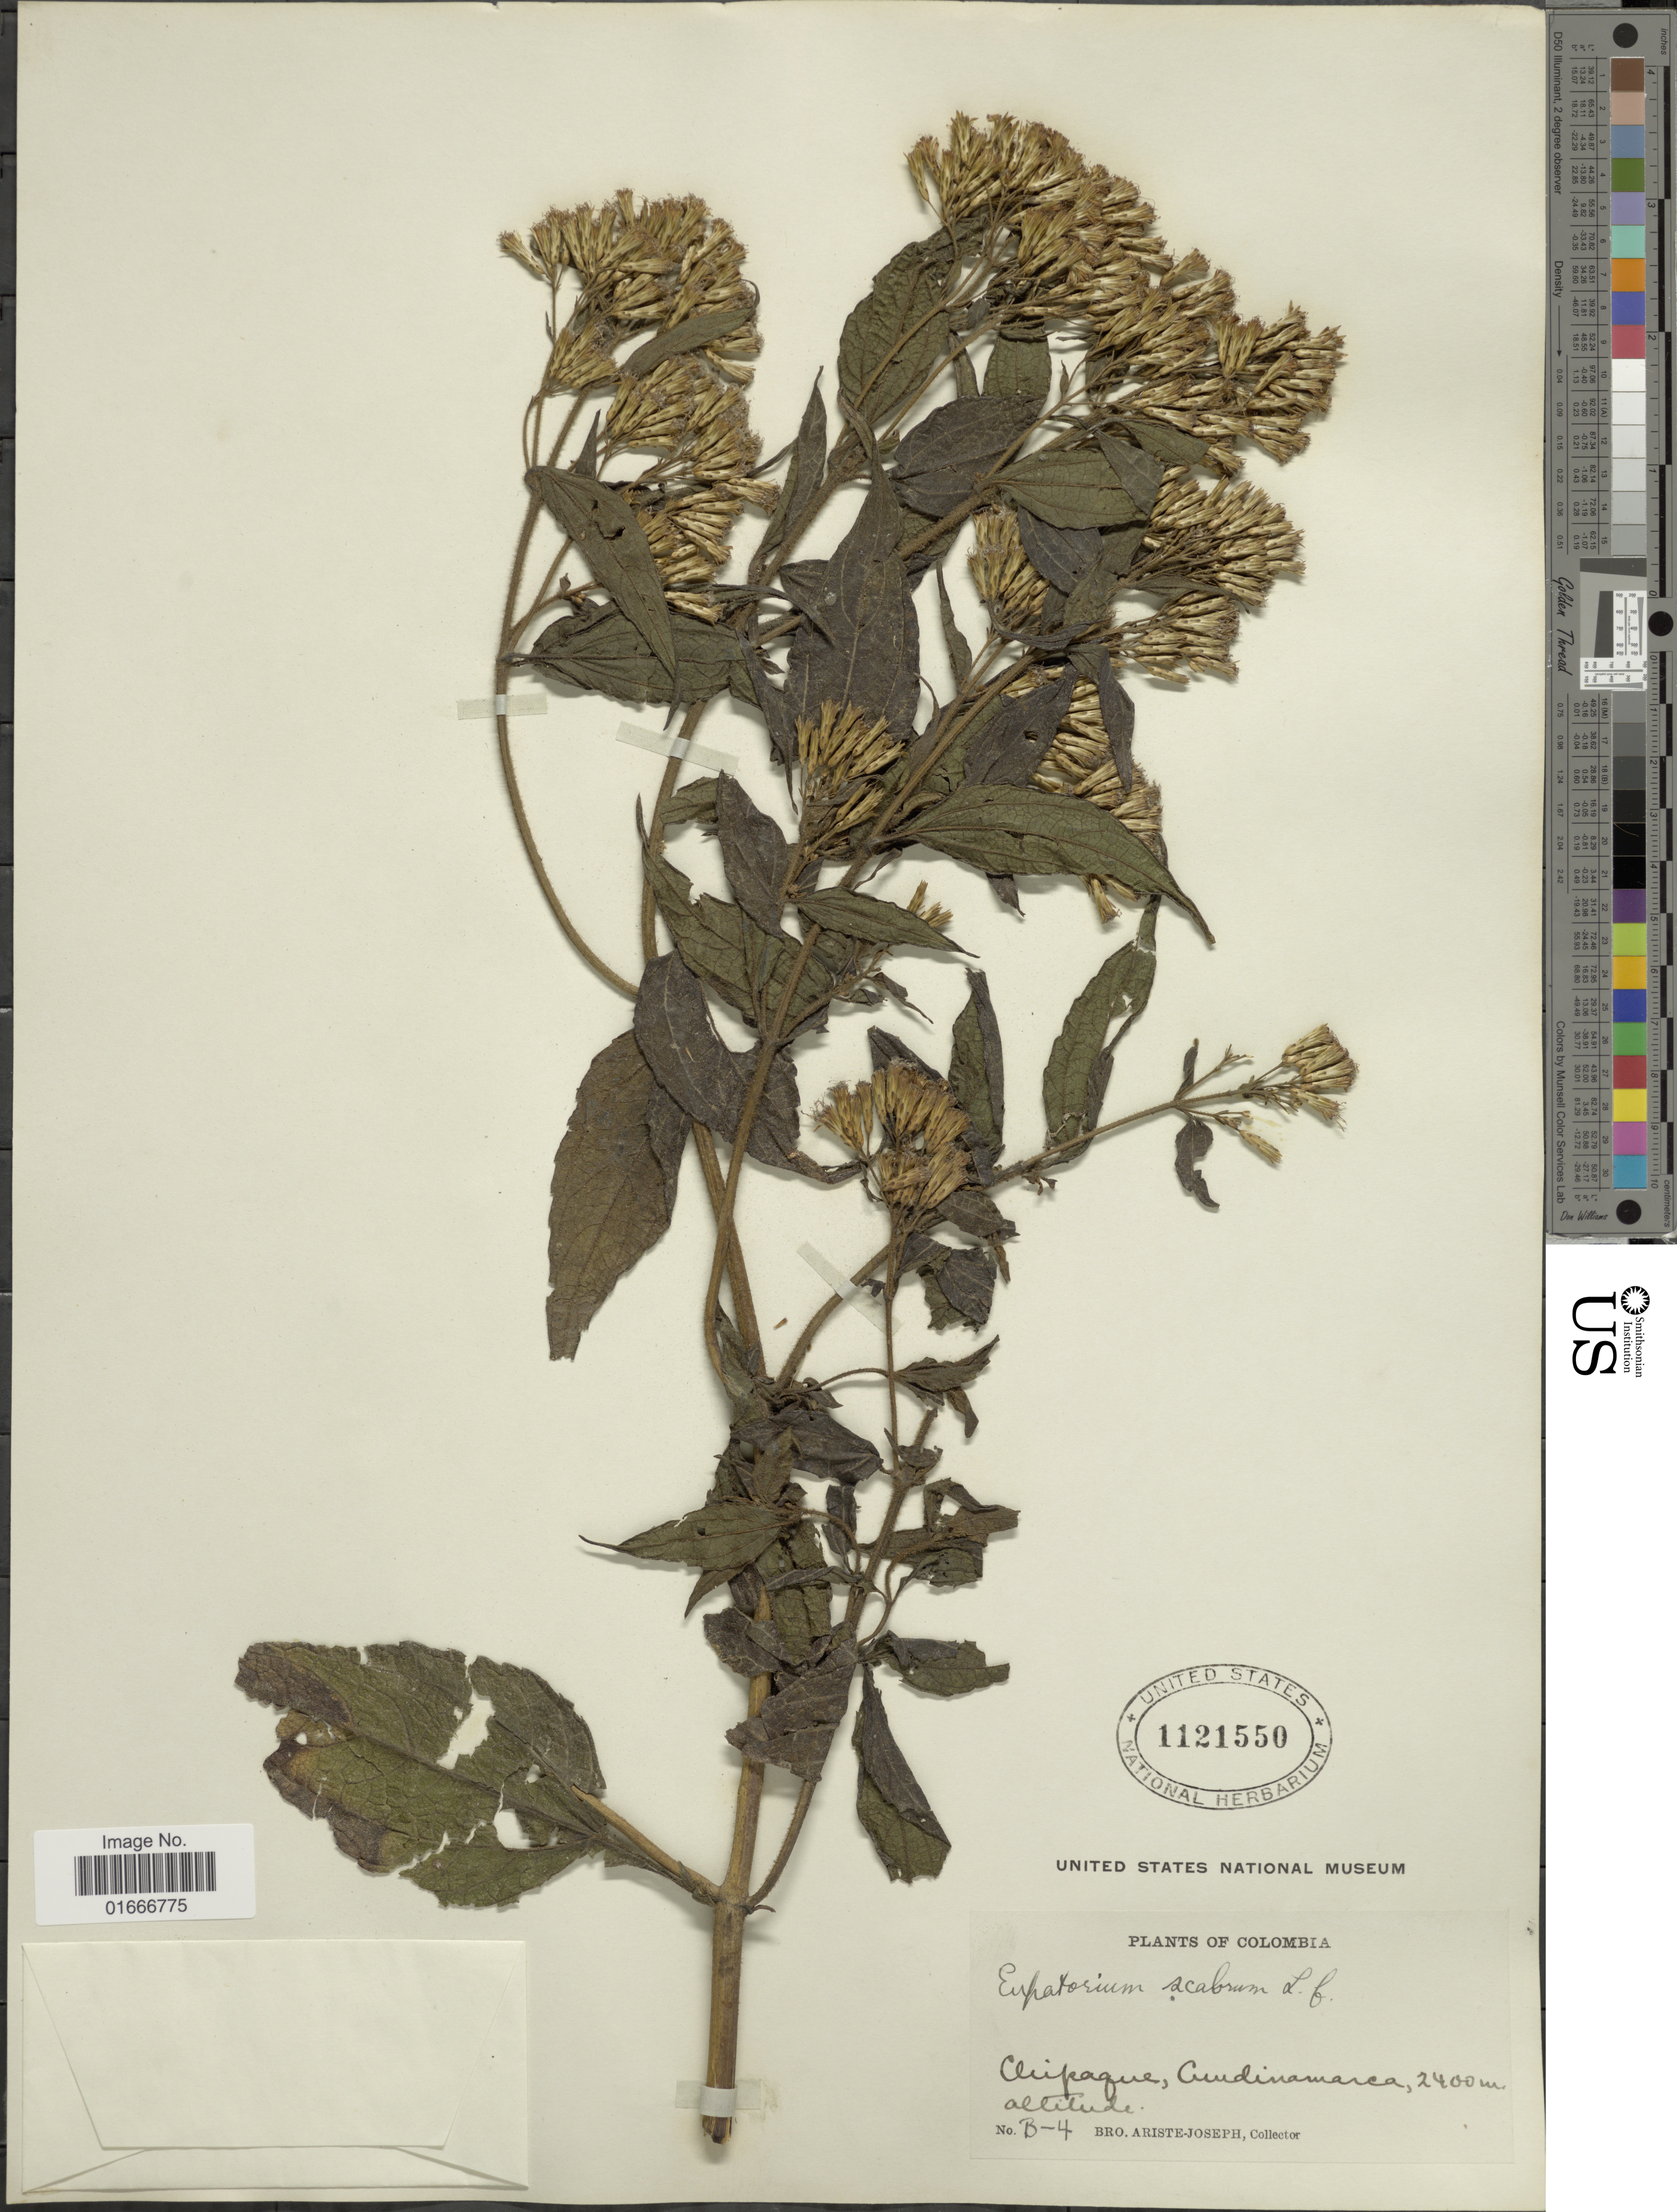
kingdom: Plantae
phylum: Tracheophyta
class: Magnoliopsida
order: Asterales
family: Asteraceae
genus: Chromolaena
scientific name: Chromolaena scabra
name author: (L. f.) R.M. King & H. Rob.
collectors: Bro. Ariste-Joseph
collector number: B-4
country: Colombia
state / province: Cundinamarca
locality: Chipaque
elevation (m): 2400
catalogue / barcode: US 1121550